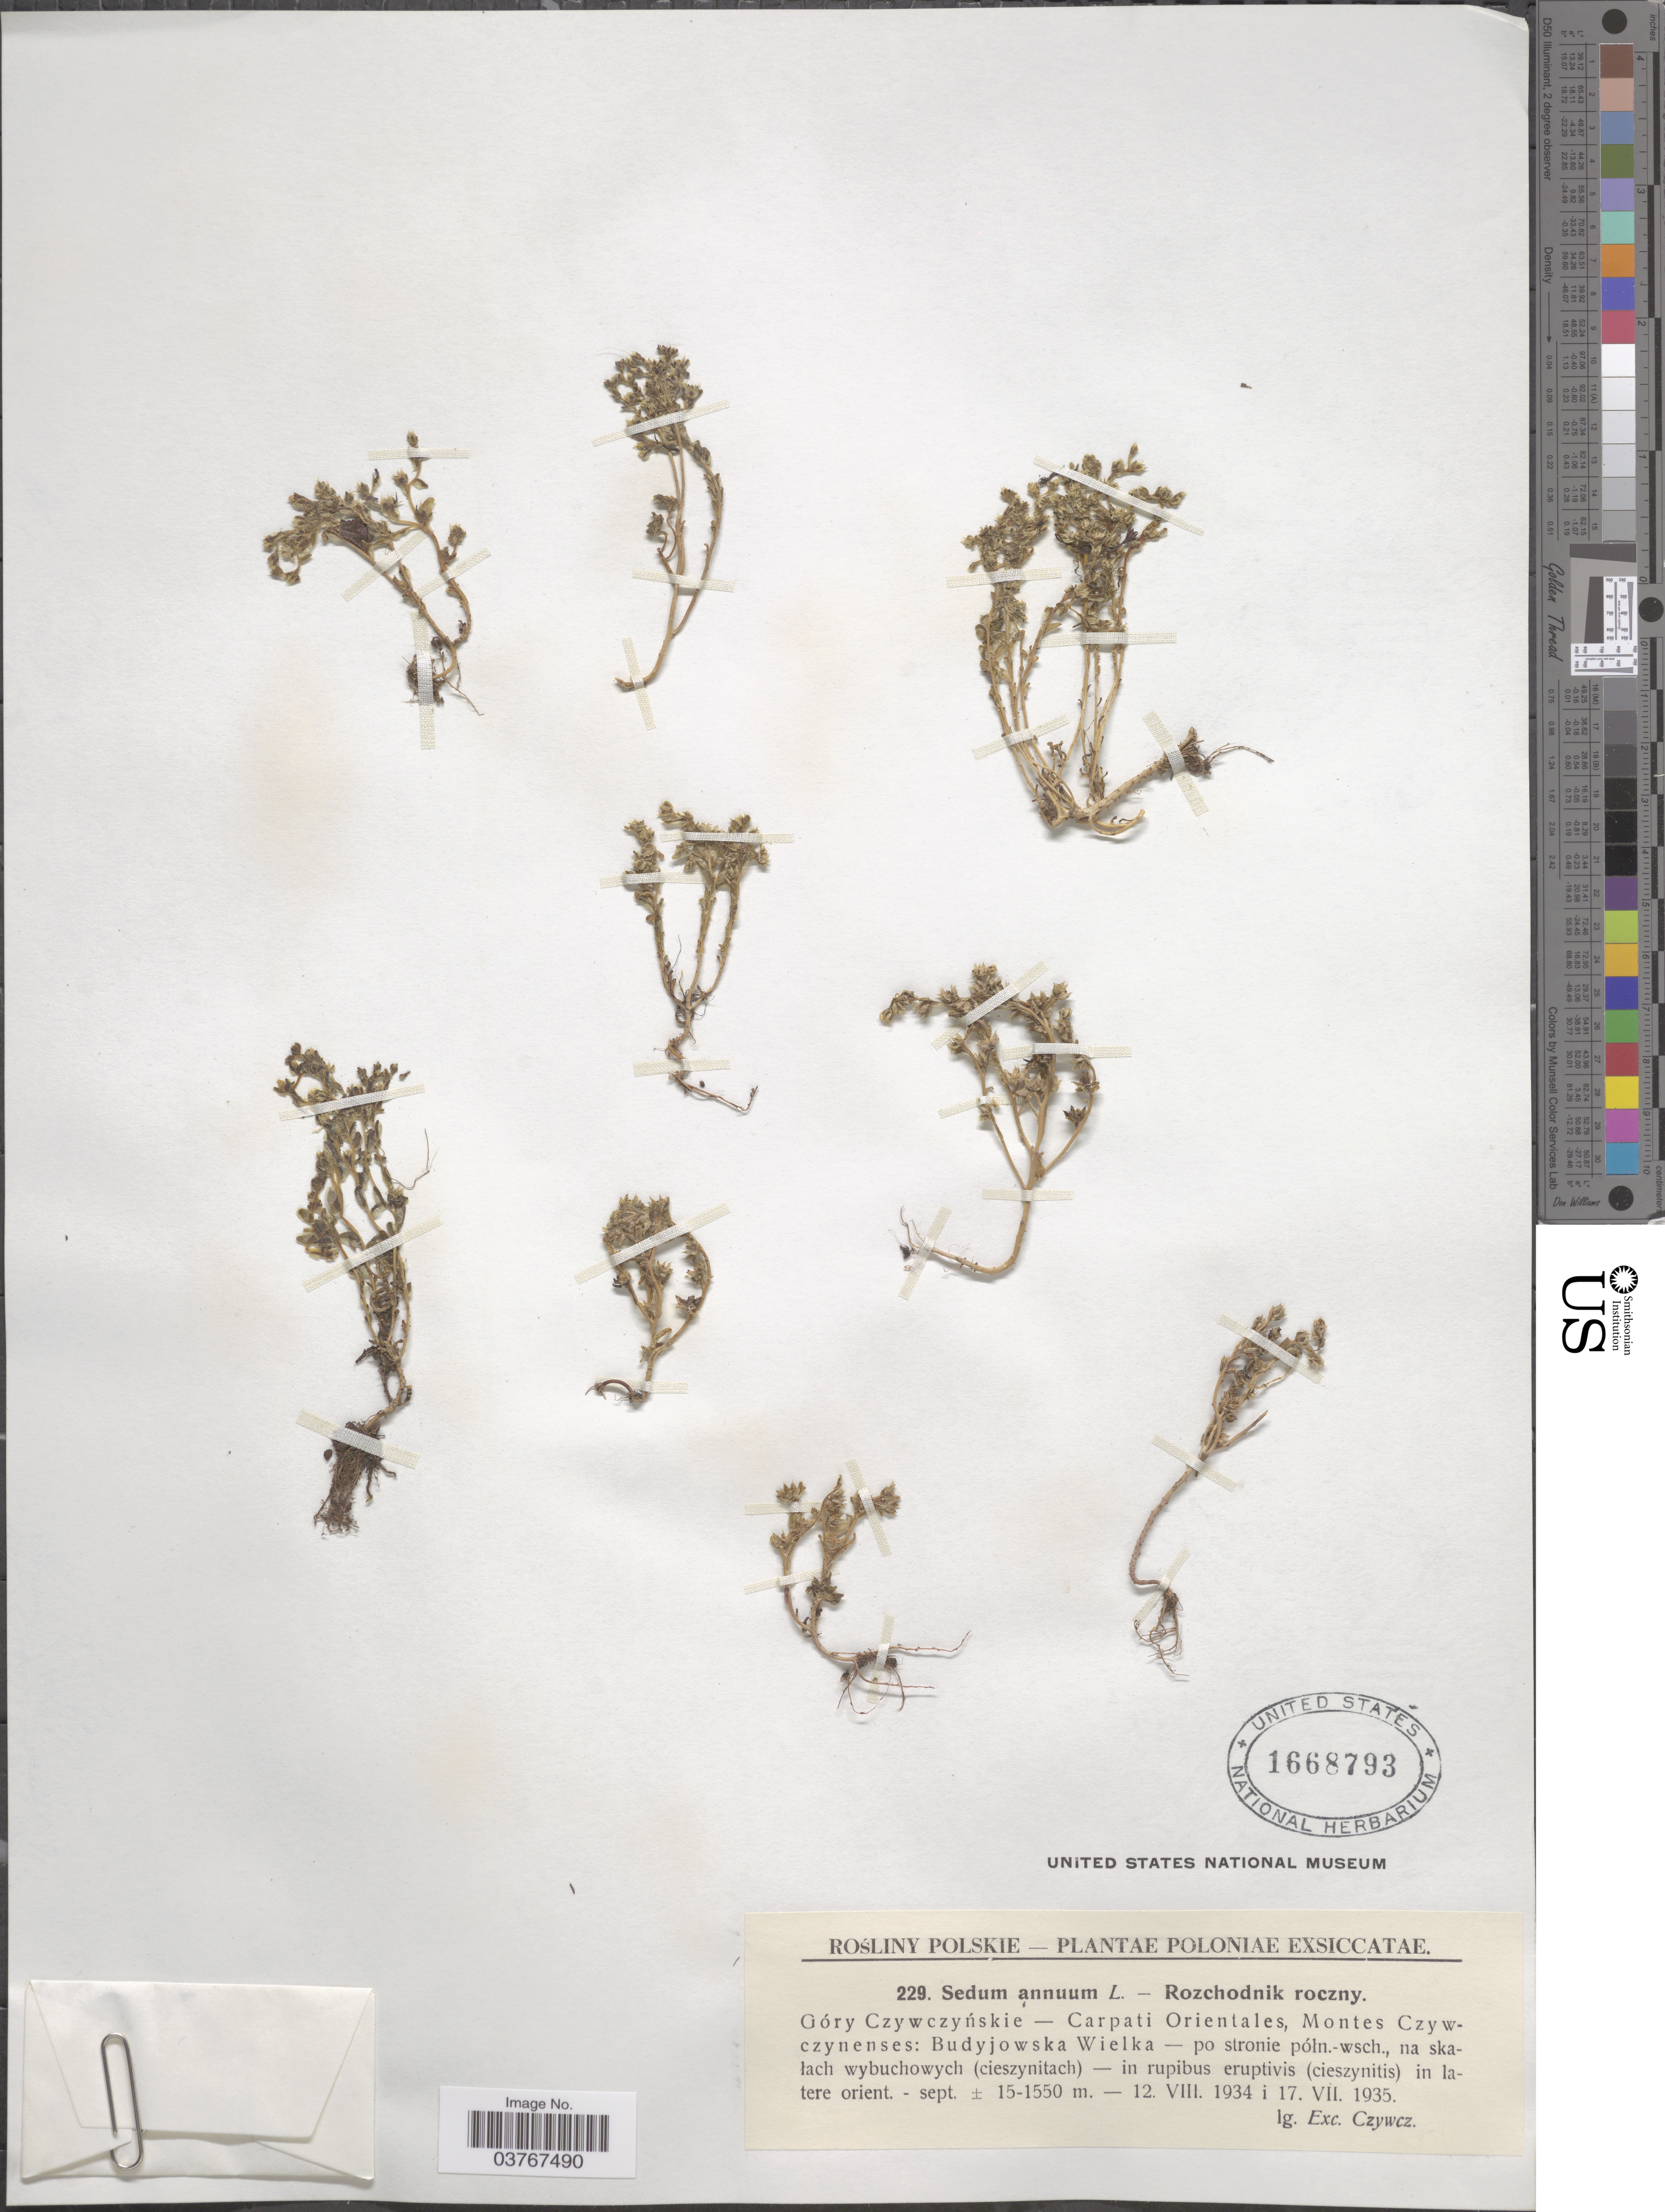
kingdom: Plantae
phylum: Tracheophyta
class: Magnoliopsida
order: Saxifragales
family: Crassulaceae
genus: Sedum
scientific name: Sedum annuum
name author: L.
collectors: Exc. Czywcz.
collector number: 229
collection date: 1934-08-12/1935-07-17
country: Poland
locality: Góry Czywczyńskie- Carpati Orientales, Montes Czywczynenses: Budyjowska Wielka.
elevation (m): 1500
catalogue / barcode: US 1668793